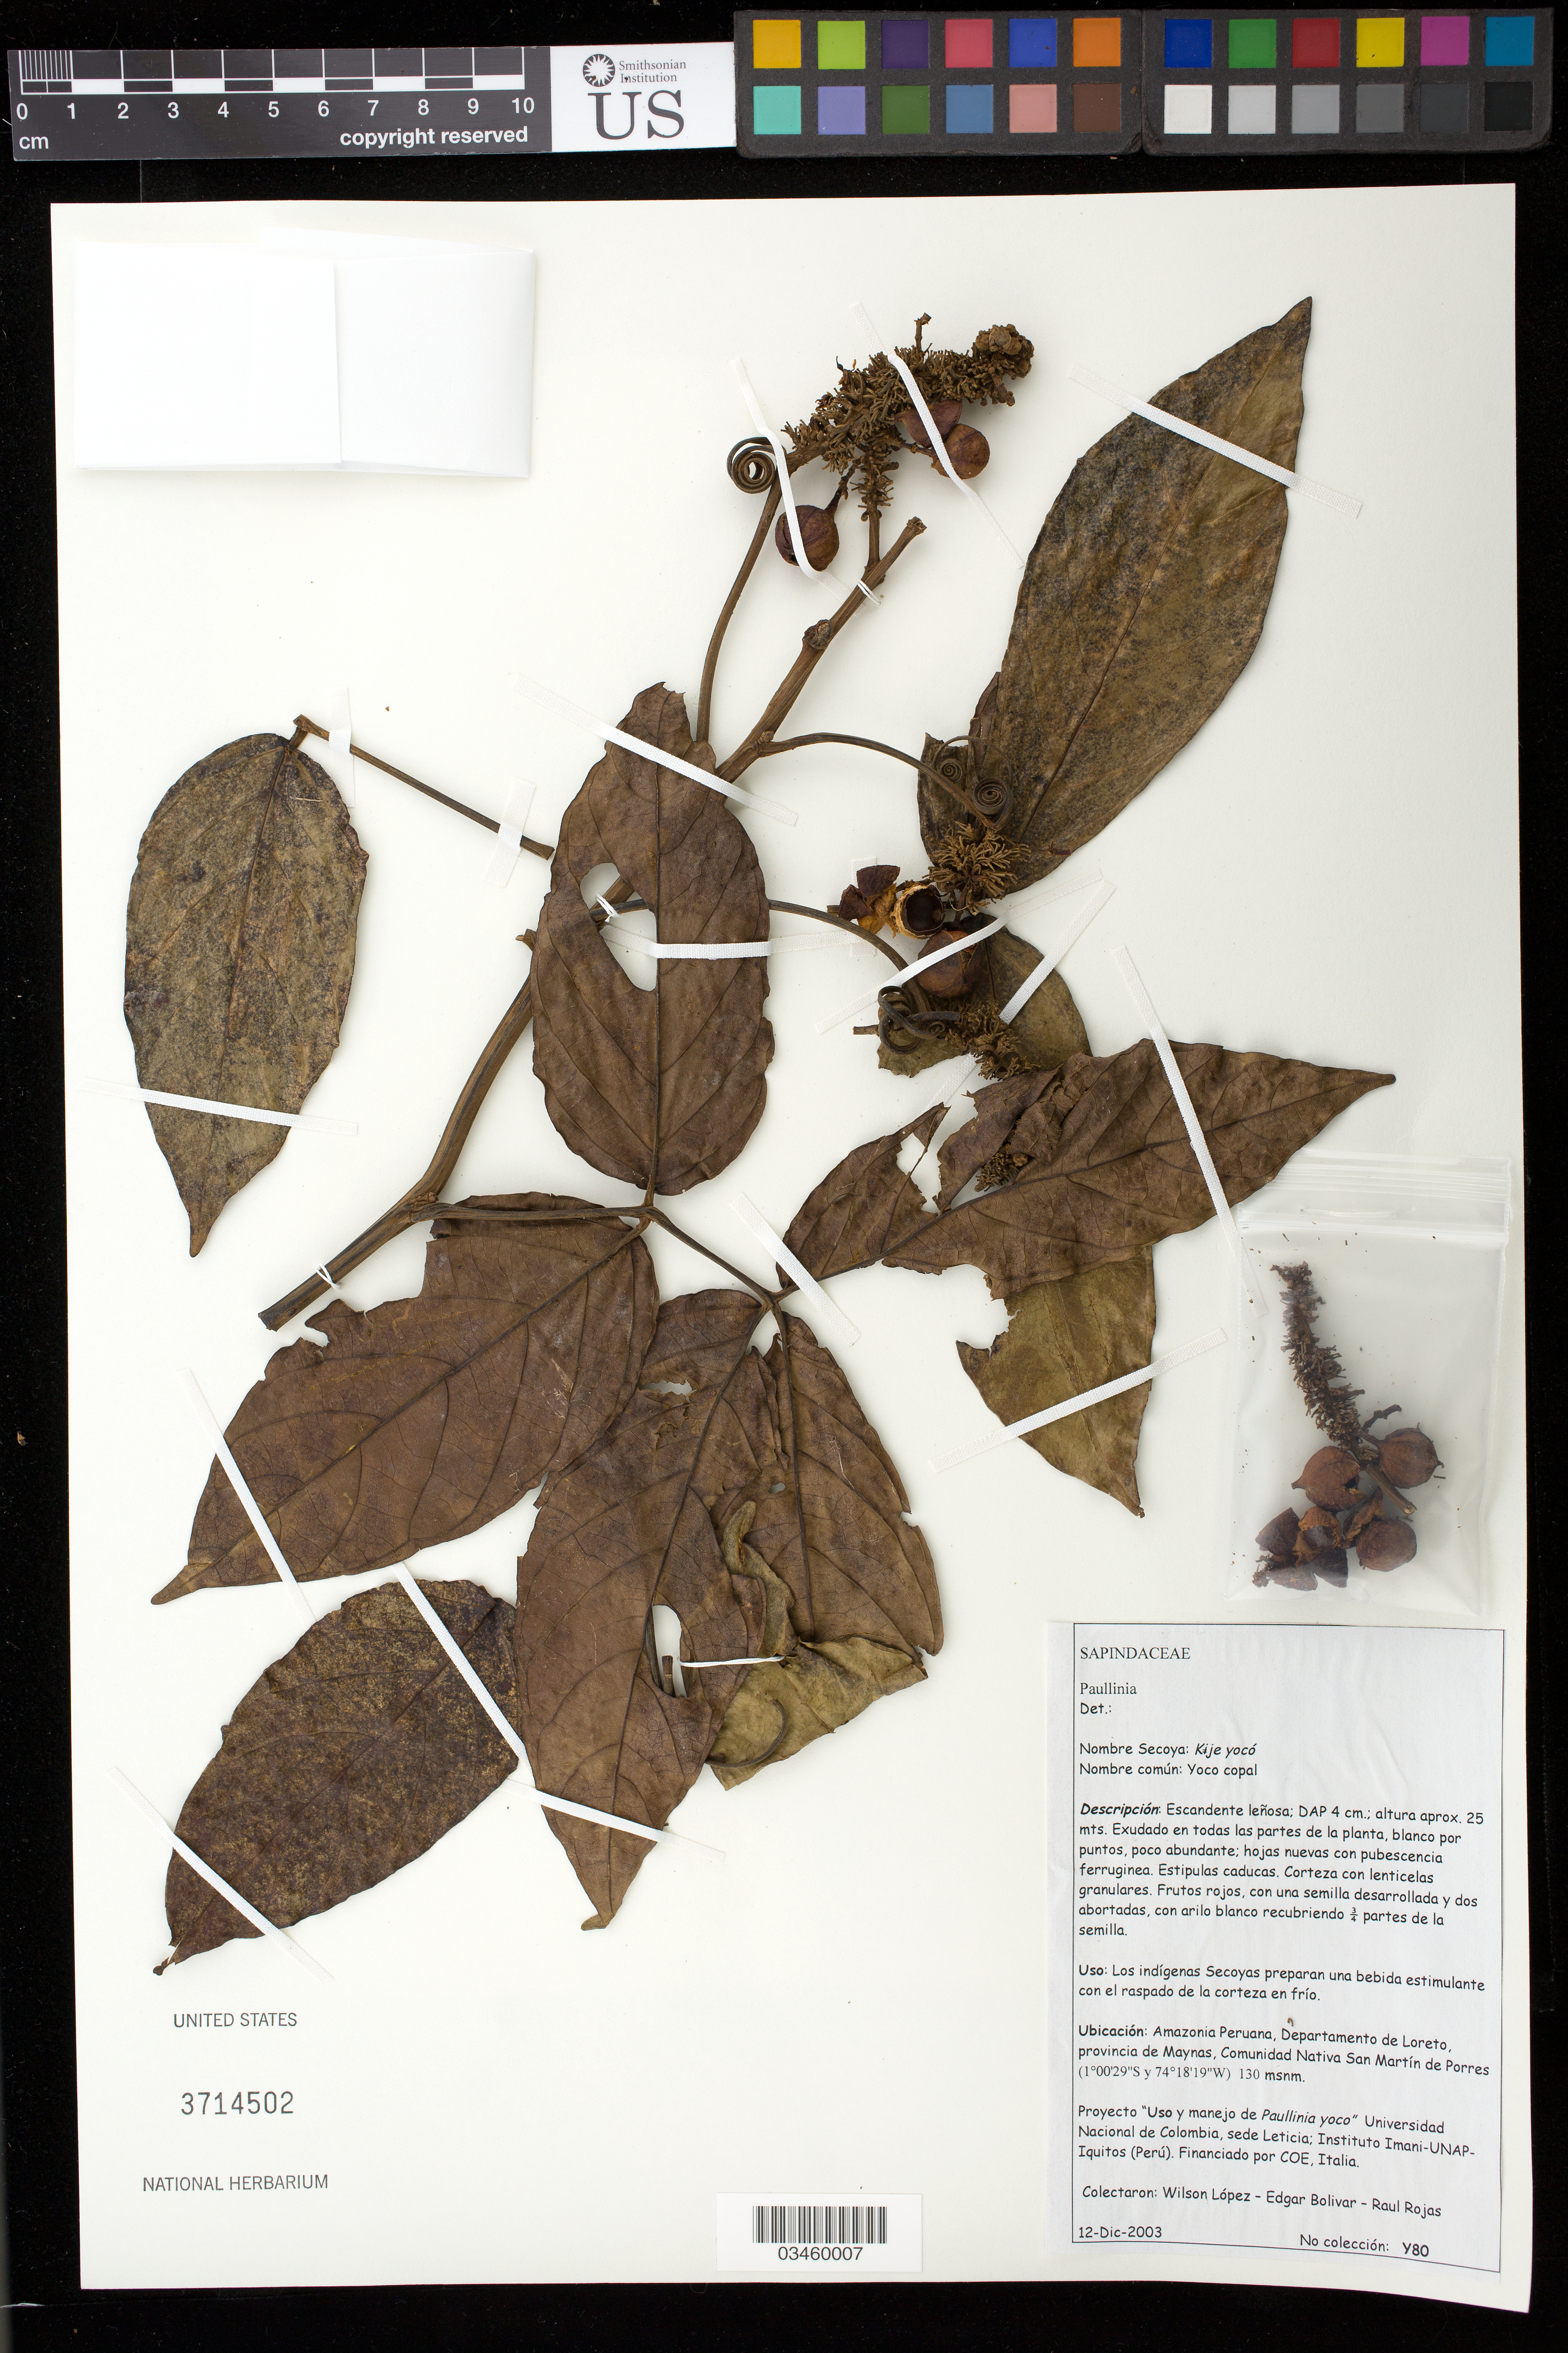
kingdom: Plantae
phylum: Tracheophyta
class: Magnoliopsida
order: Sapindales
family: Sapindaceae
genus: Paullinia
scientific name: Paullinia sp.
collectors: W. López, E. Bolivar & R. Rojas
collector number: Y80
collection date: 2003-12-12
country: Peru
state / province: Loreto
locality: Provincia de Maynas, Comunidad Nativa San Martín de Porres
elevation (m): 130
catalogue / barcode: US 3714502